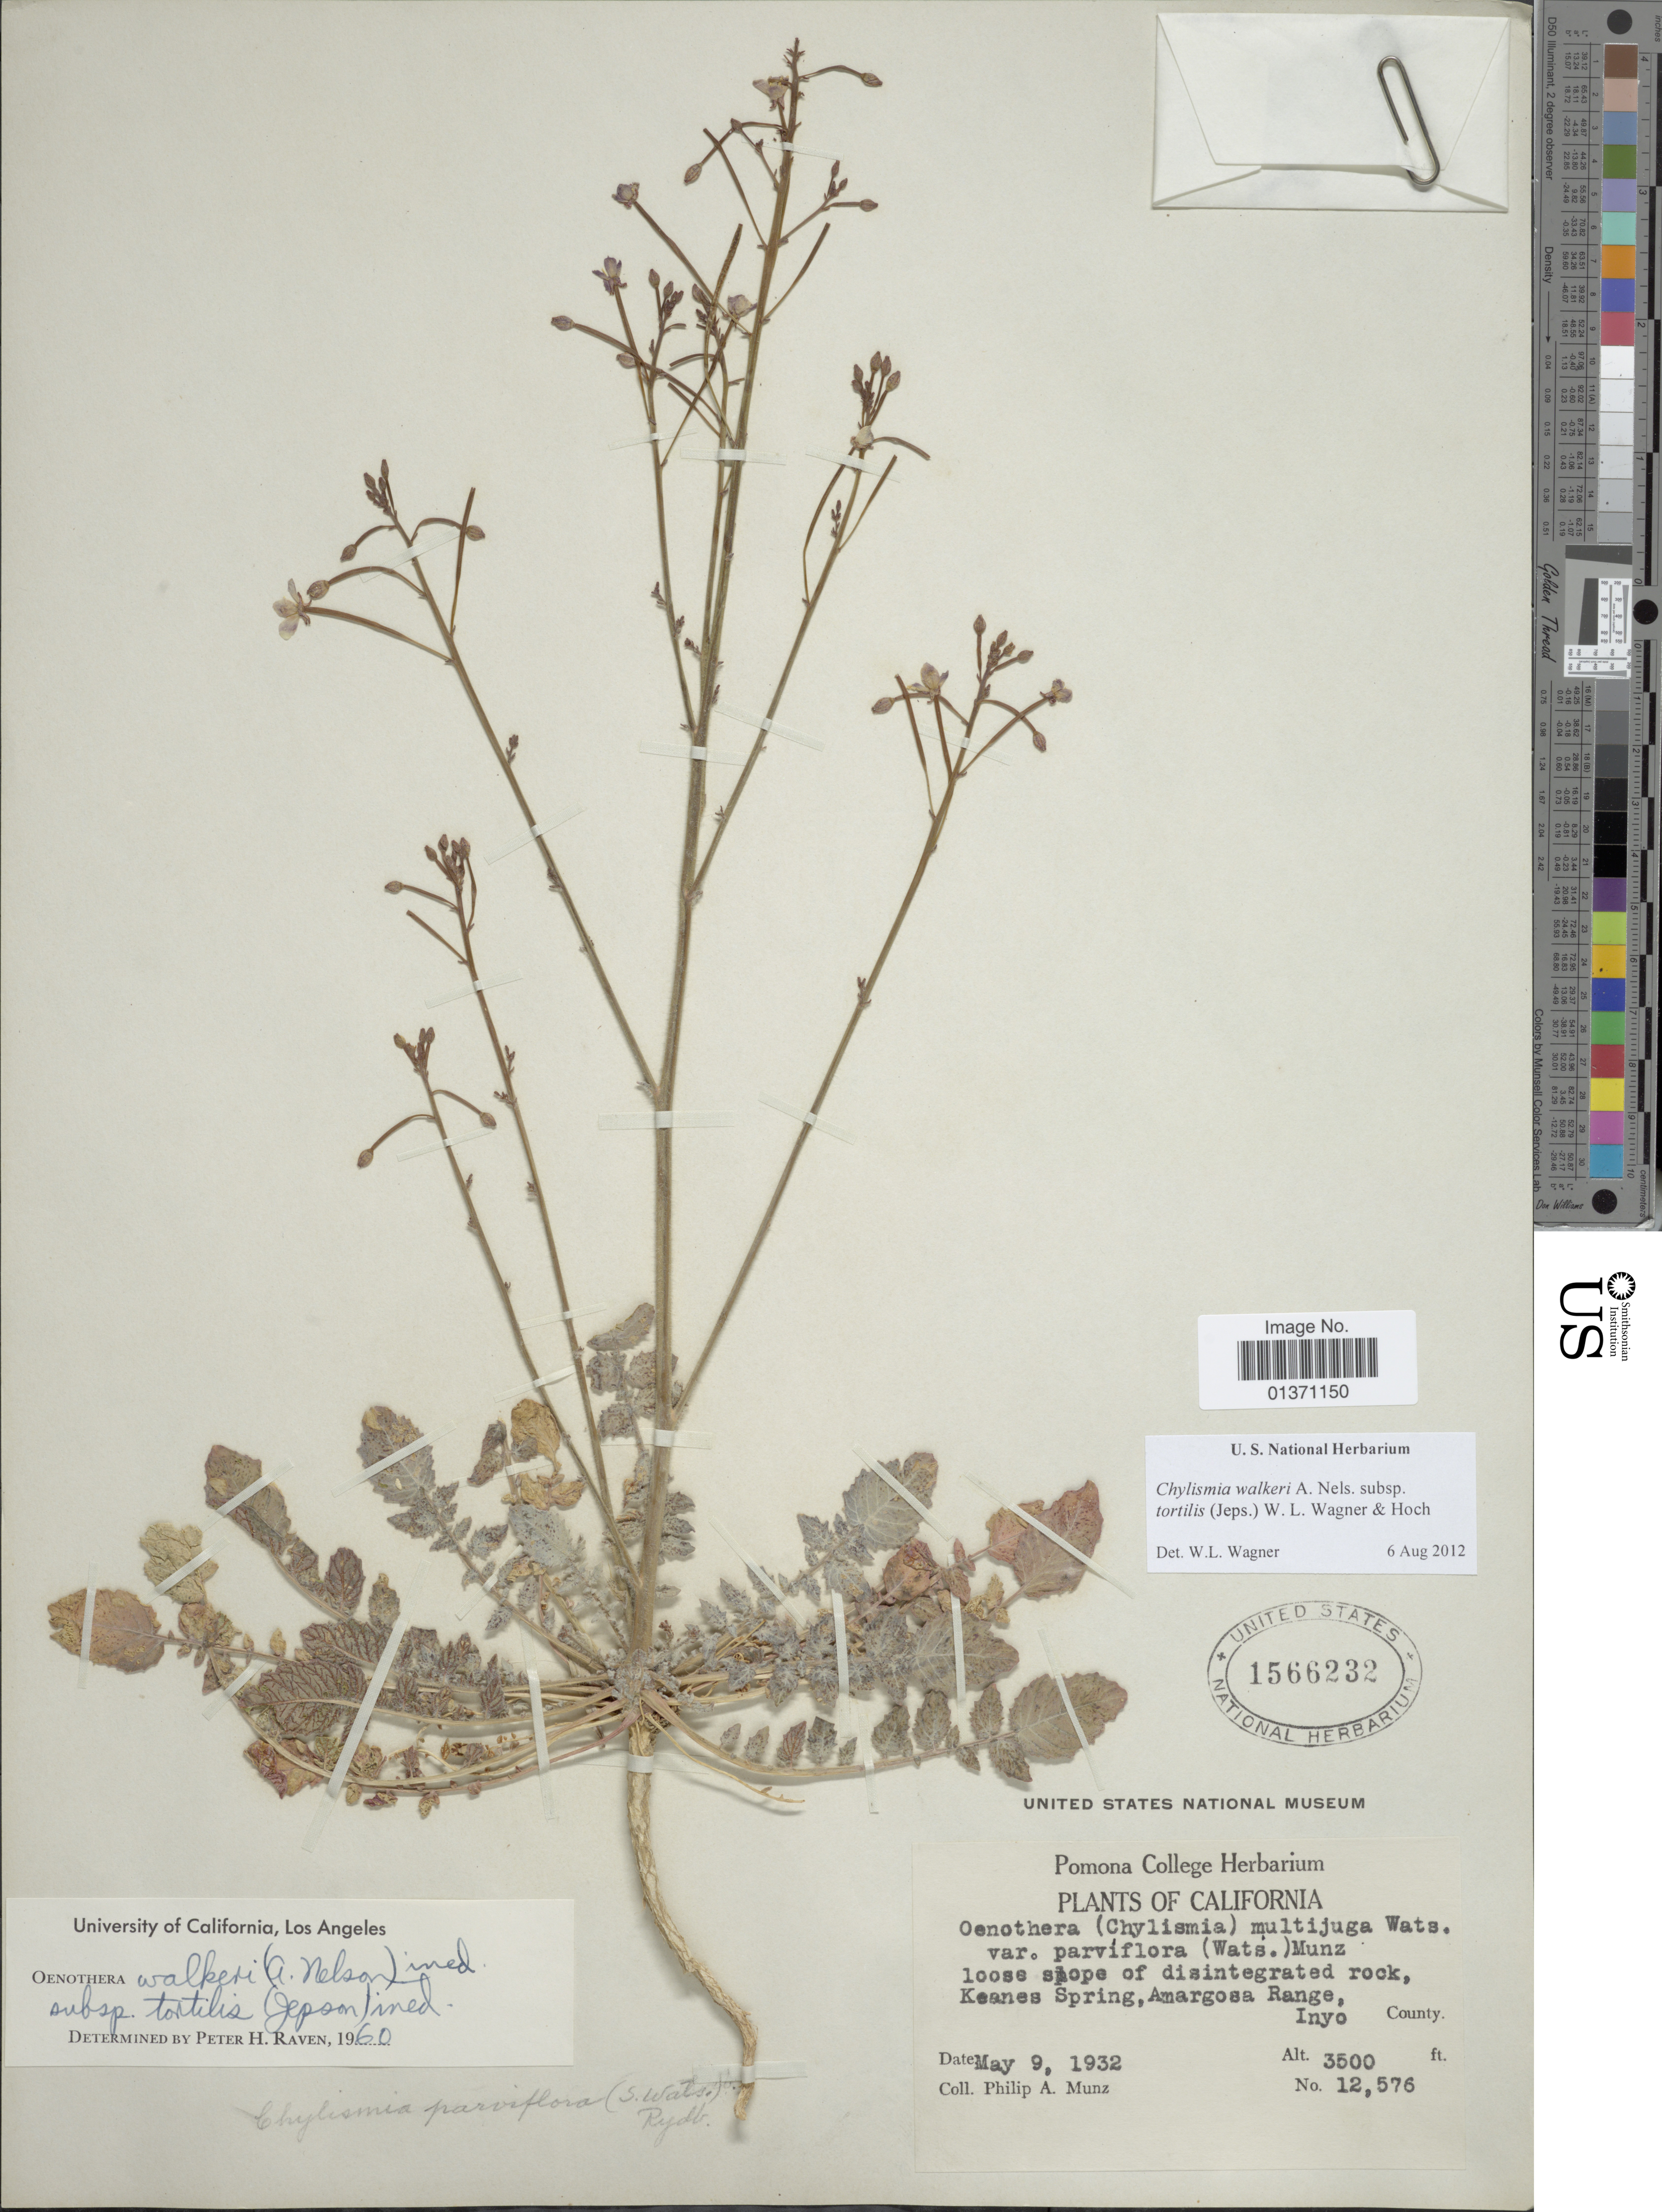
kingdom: Plantae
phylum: Tracheophyta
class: Magnoliopsida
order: Myrtales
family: Onagraceae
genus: Chylismia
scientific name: Chylismia walkeri subsp. tortilis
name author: (Jeps.) W.L. Wagner & Hoch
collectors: P. A. Munz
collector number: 12576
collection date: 1932-05-09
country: United States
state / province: California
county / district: Inyo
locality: Keanes Spring, Amargosa Range, Inyo County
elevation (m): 1067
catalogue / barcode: US 1566232